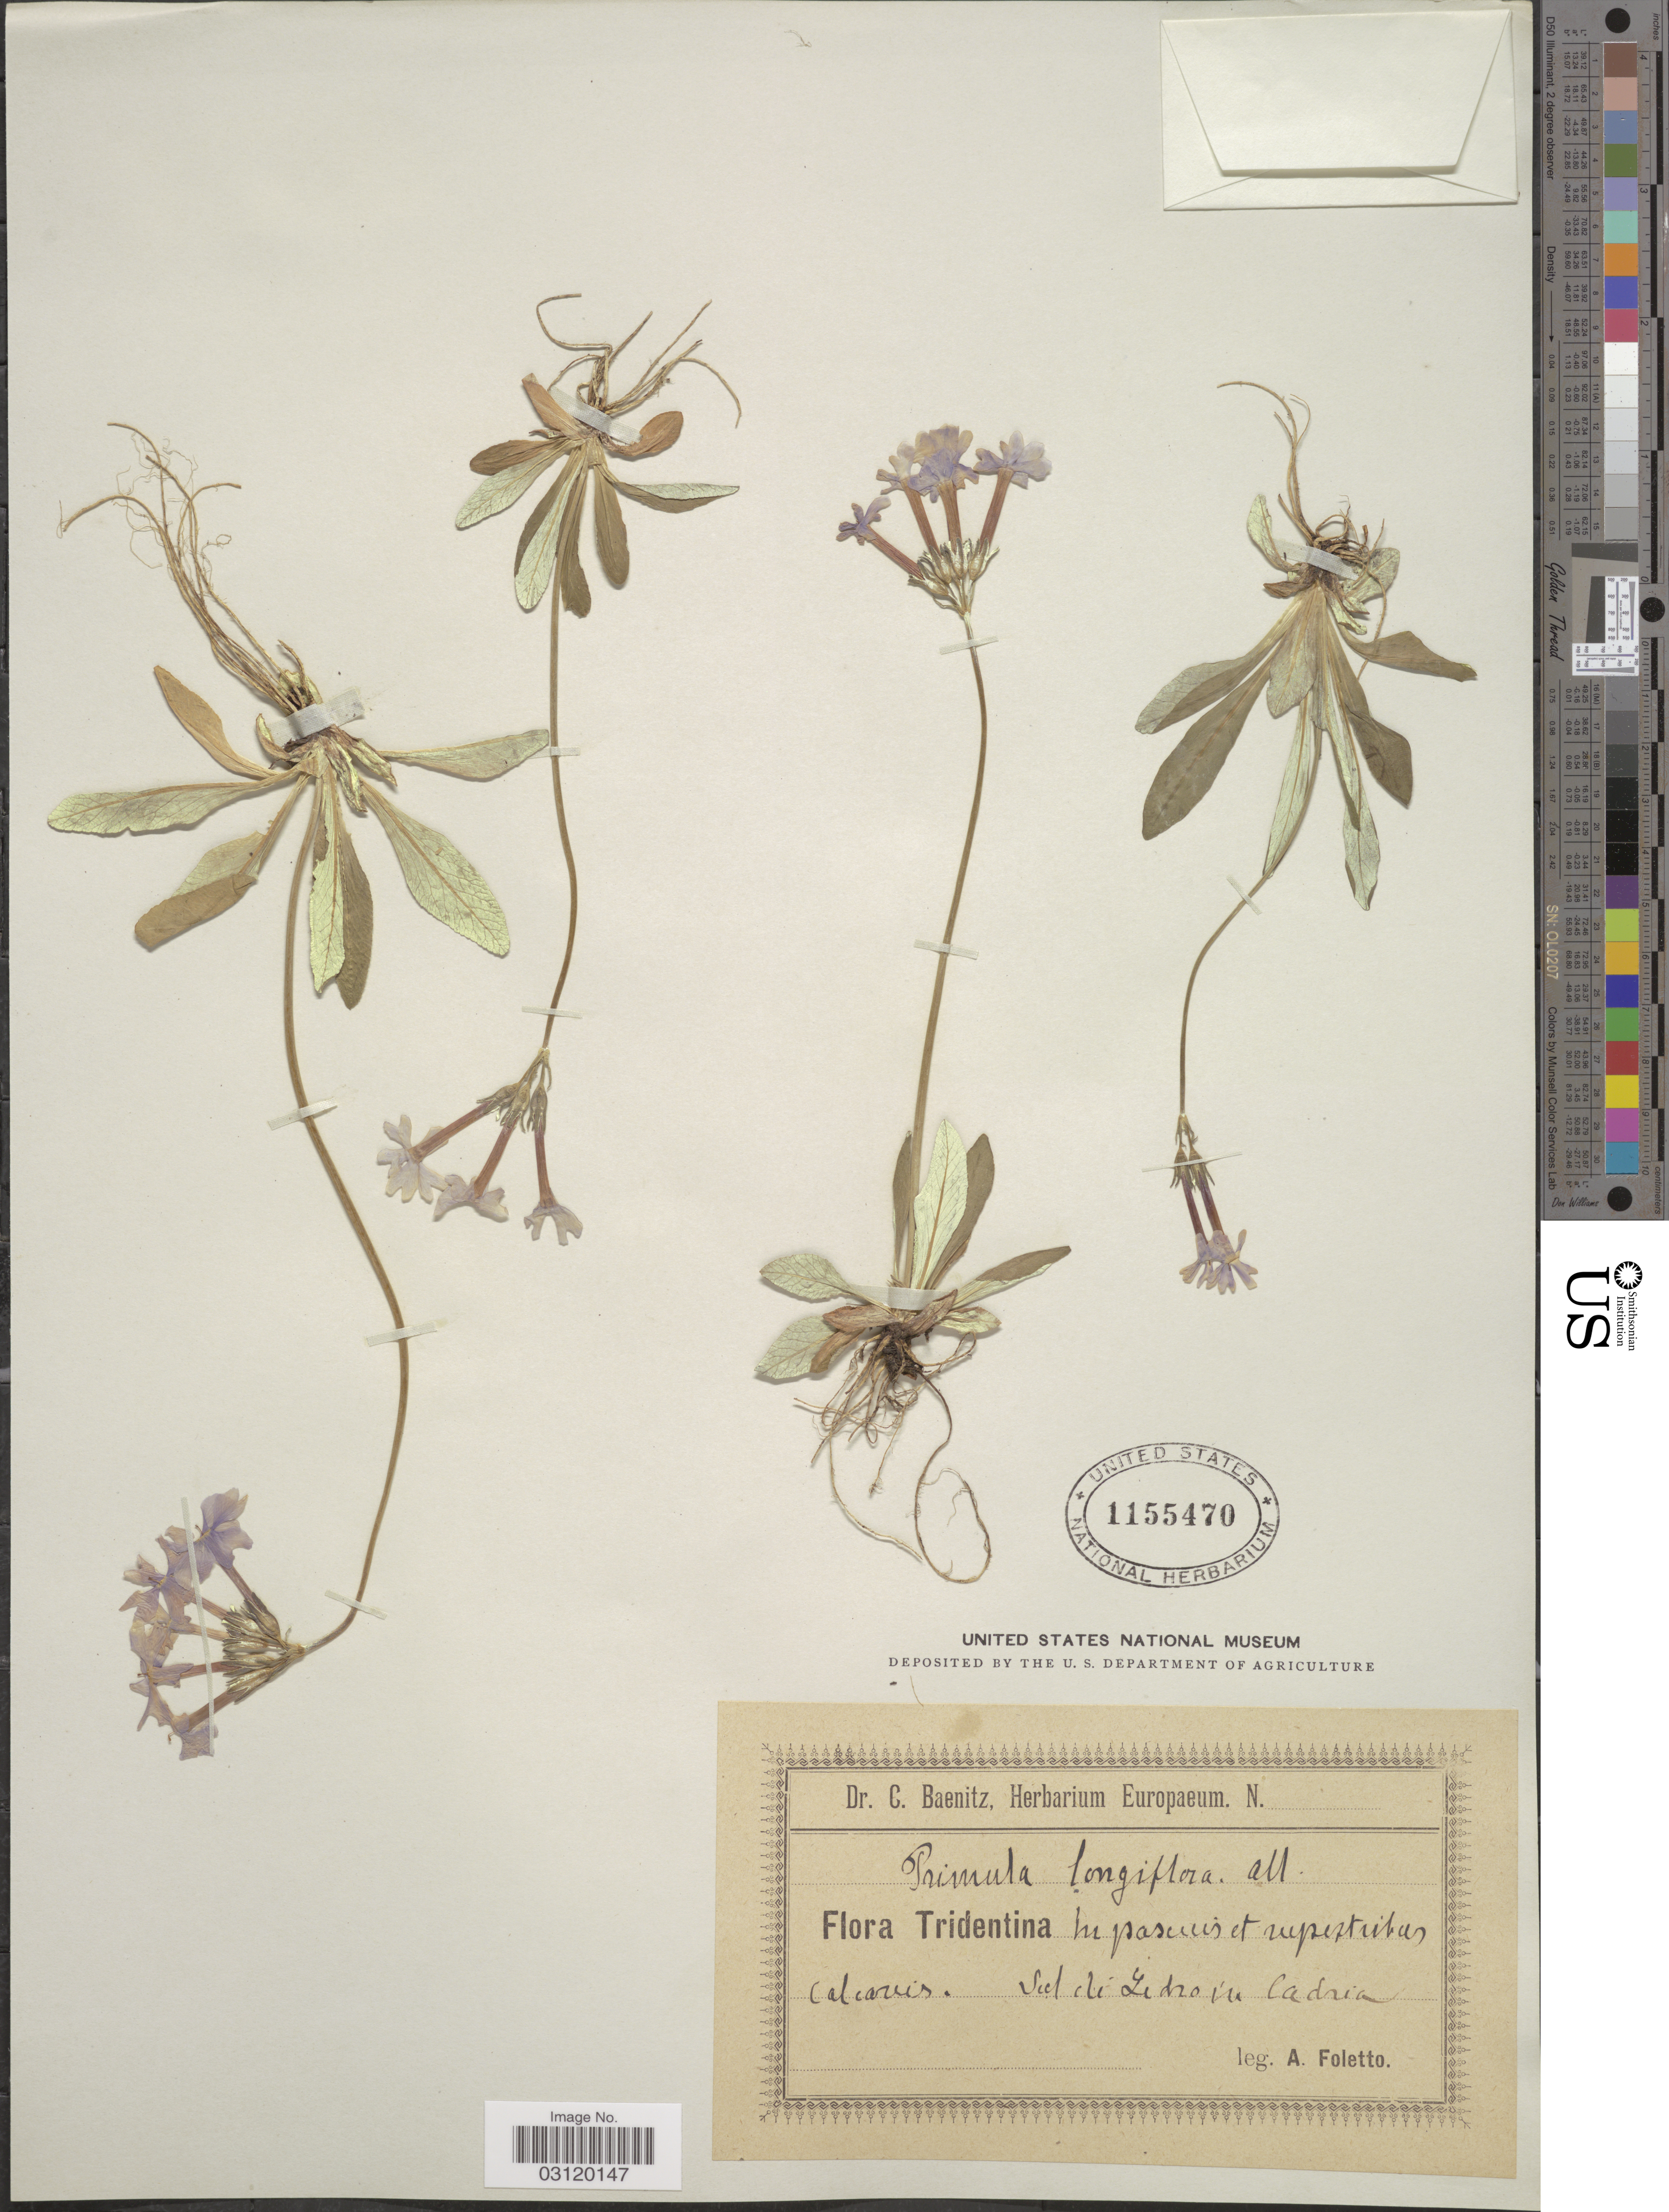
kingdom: Plantae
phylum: Tracheophyta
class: Magnoliopsida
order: Ericales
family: Primulaceae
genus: Primula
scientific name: Primula longiflora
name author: All.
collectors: A. Foletto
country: Italy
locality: Tridentina: In pascuis et rupestribus calcareis.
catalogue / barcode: US 1155470